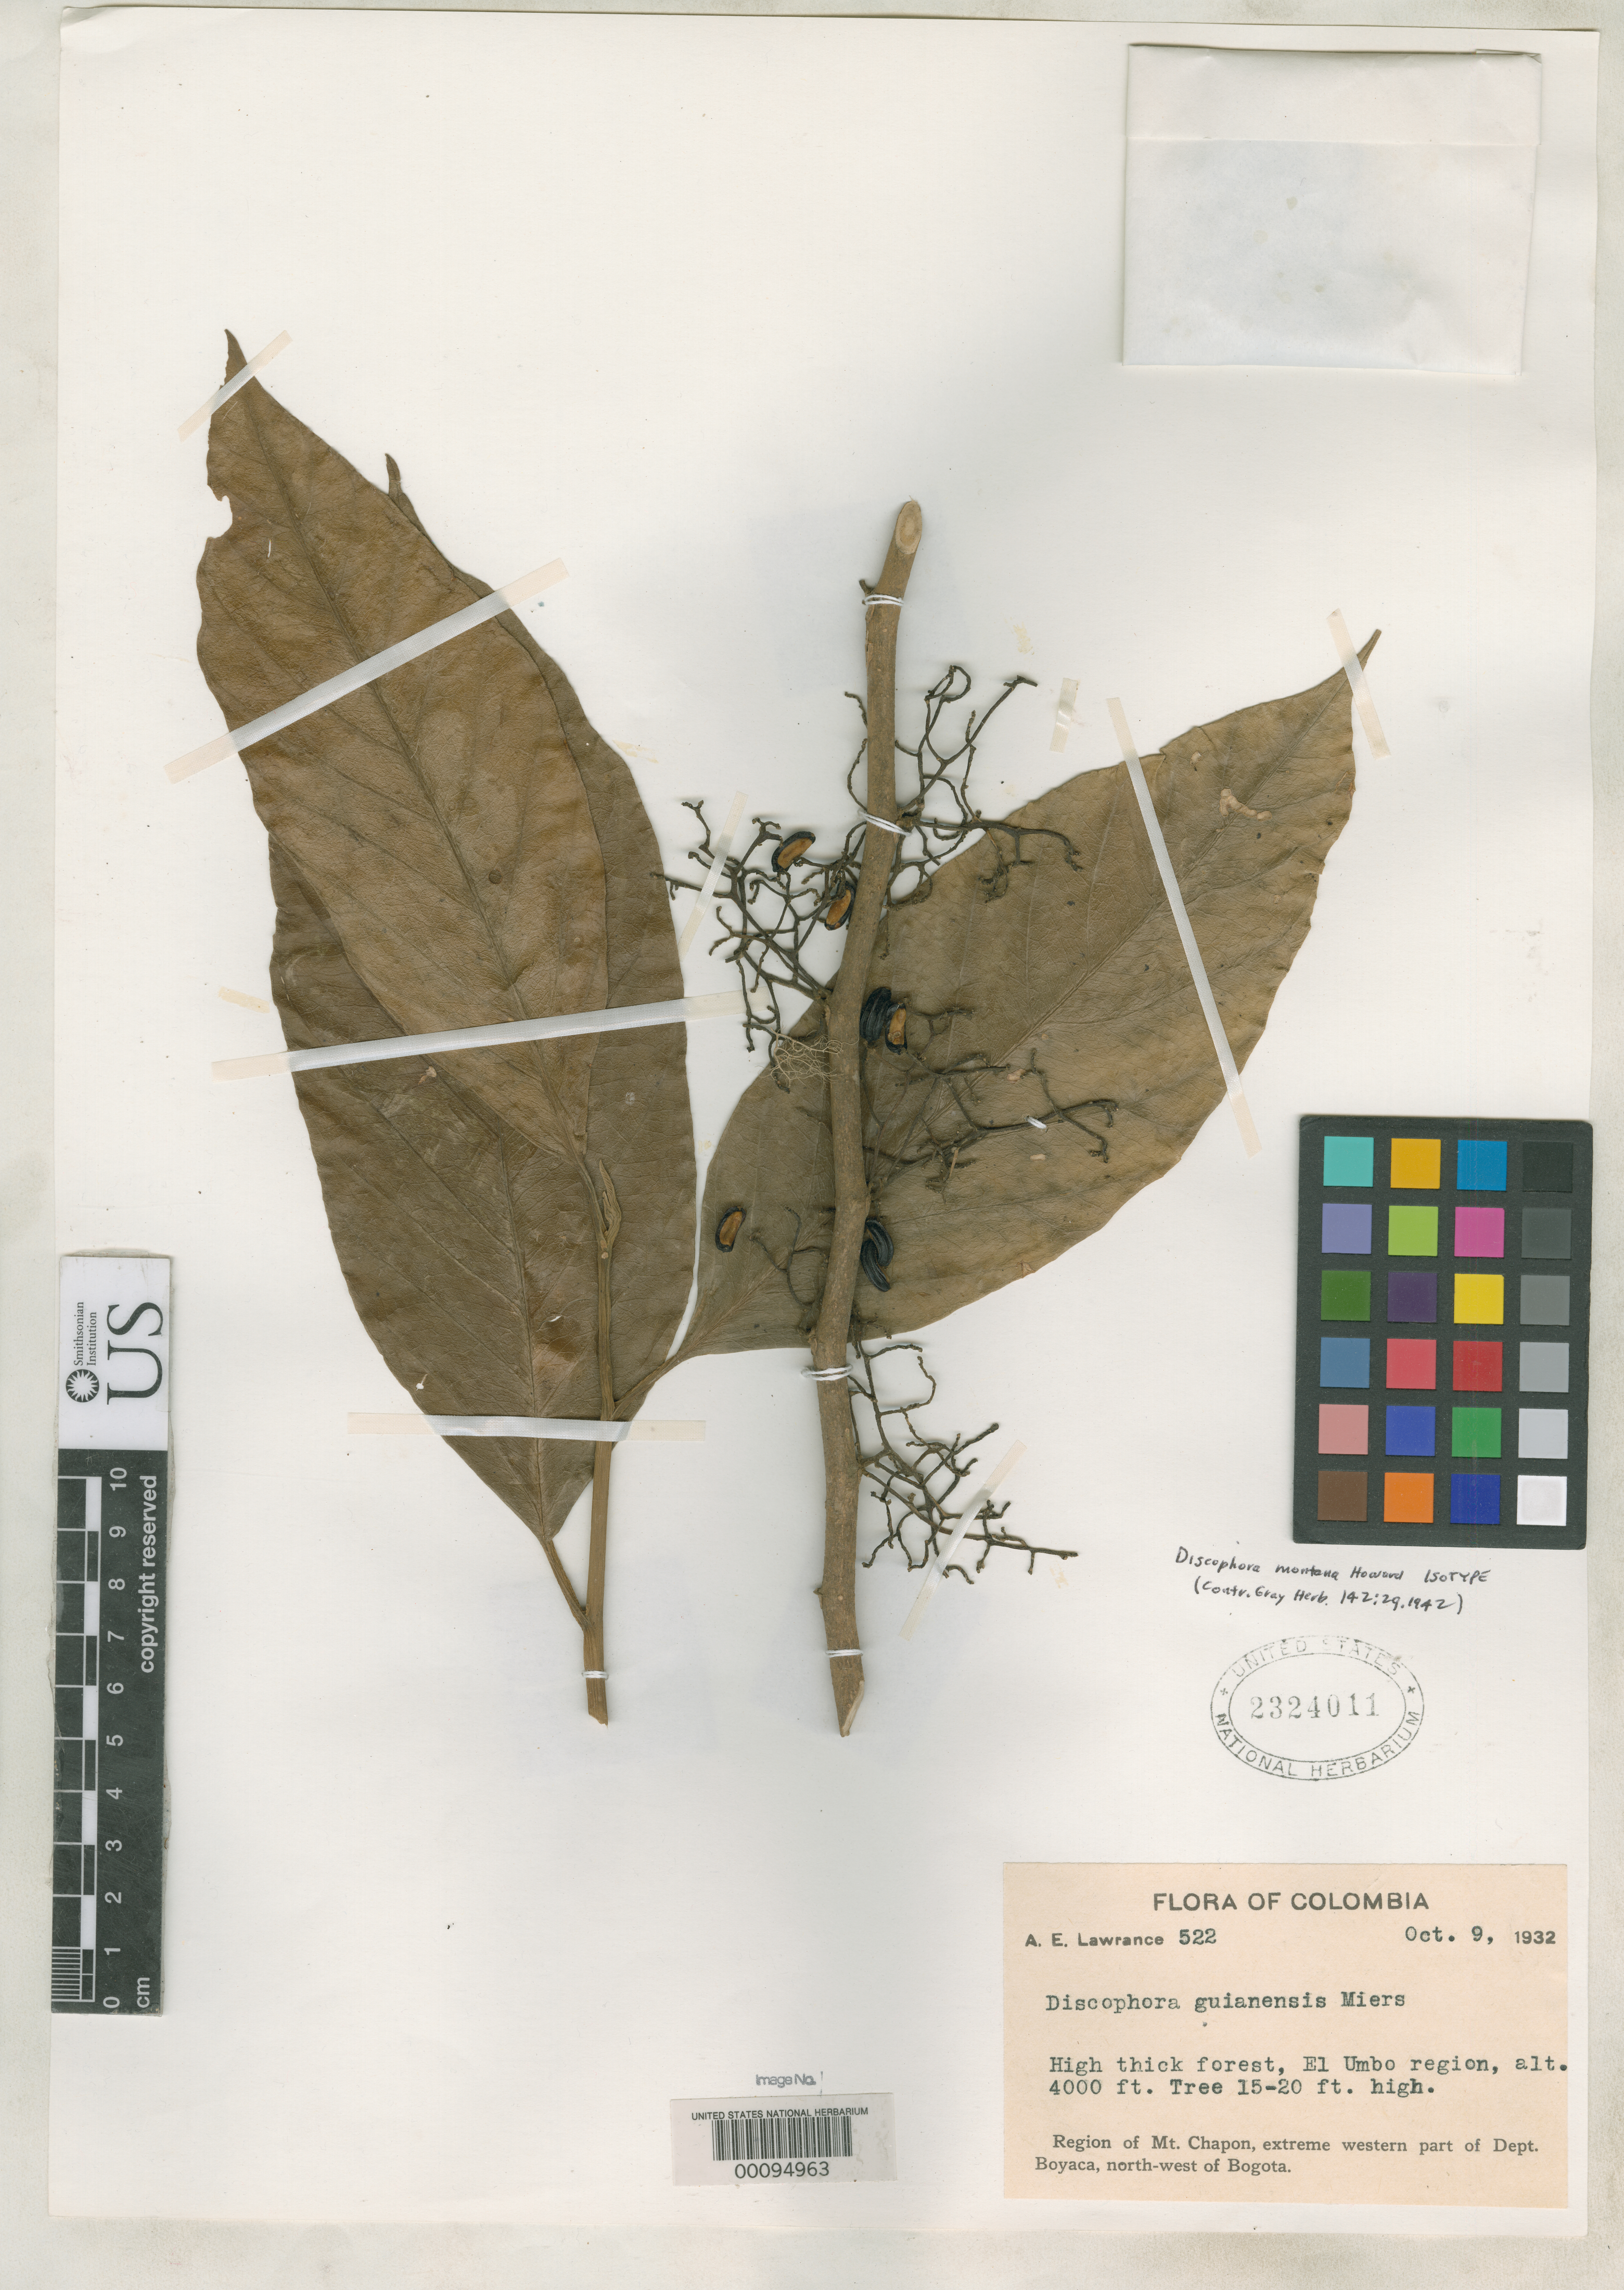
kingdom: Plantae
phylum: Tracheophyta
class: Magnoliopsida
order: Cardiopteridales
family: Stemonuraceae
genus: Discophora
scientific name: Discophora montana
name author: R.A. Howard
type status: Isotype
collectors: A. Lawrance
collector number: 522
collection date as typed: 09 Oct 1932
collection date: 1932-10-09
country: Colombia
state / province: Boyacá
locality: Region of Mt. Chapon, extreme western part of Boyaca Dept., NW of Bogota.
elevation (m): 1219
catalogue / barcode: US 2324011